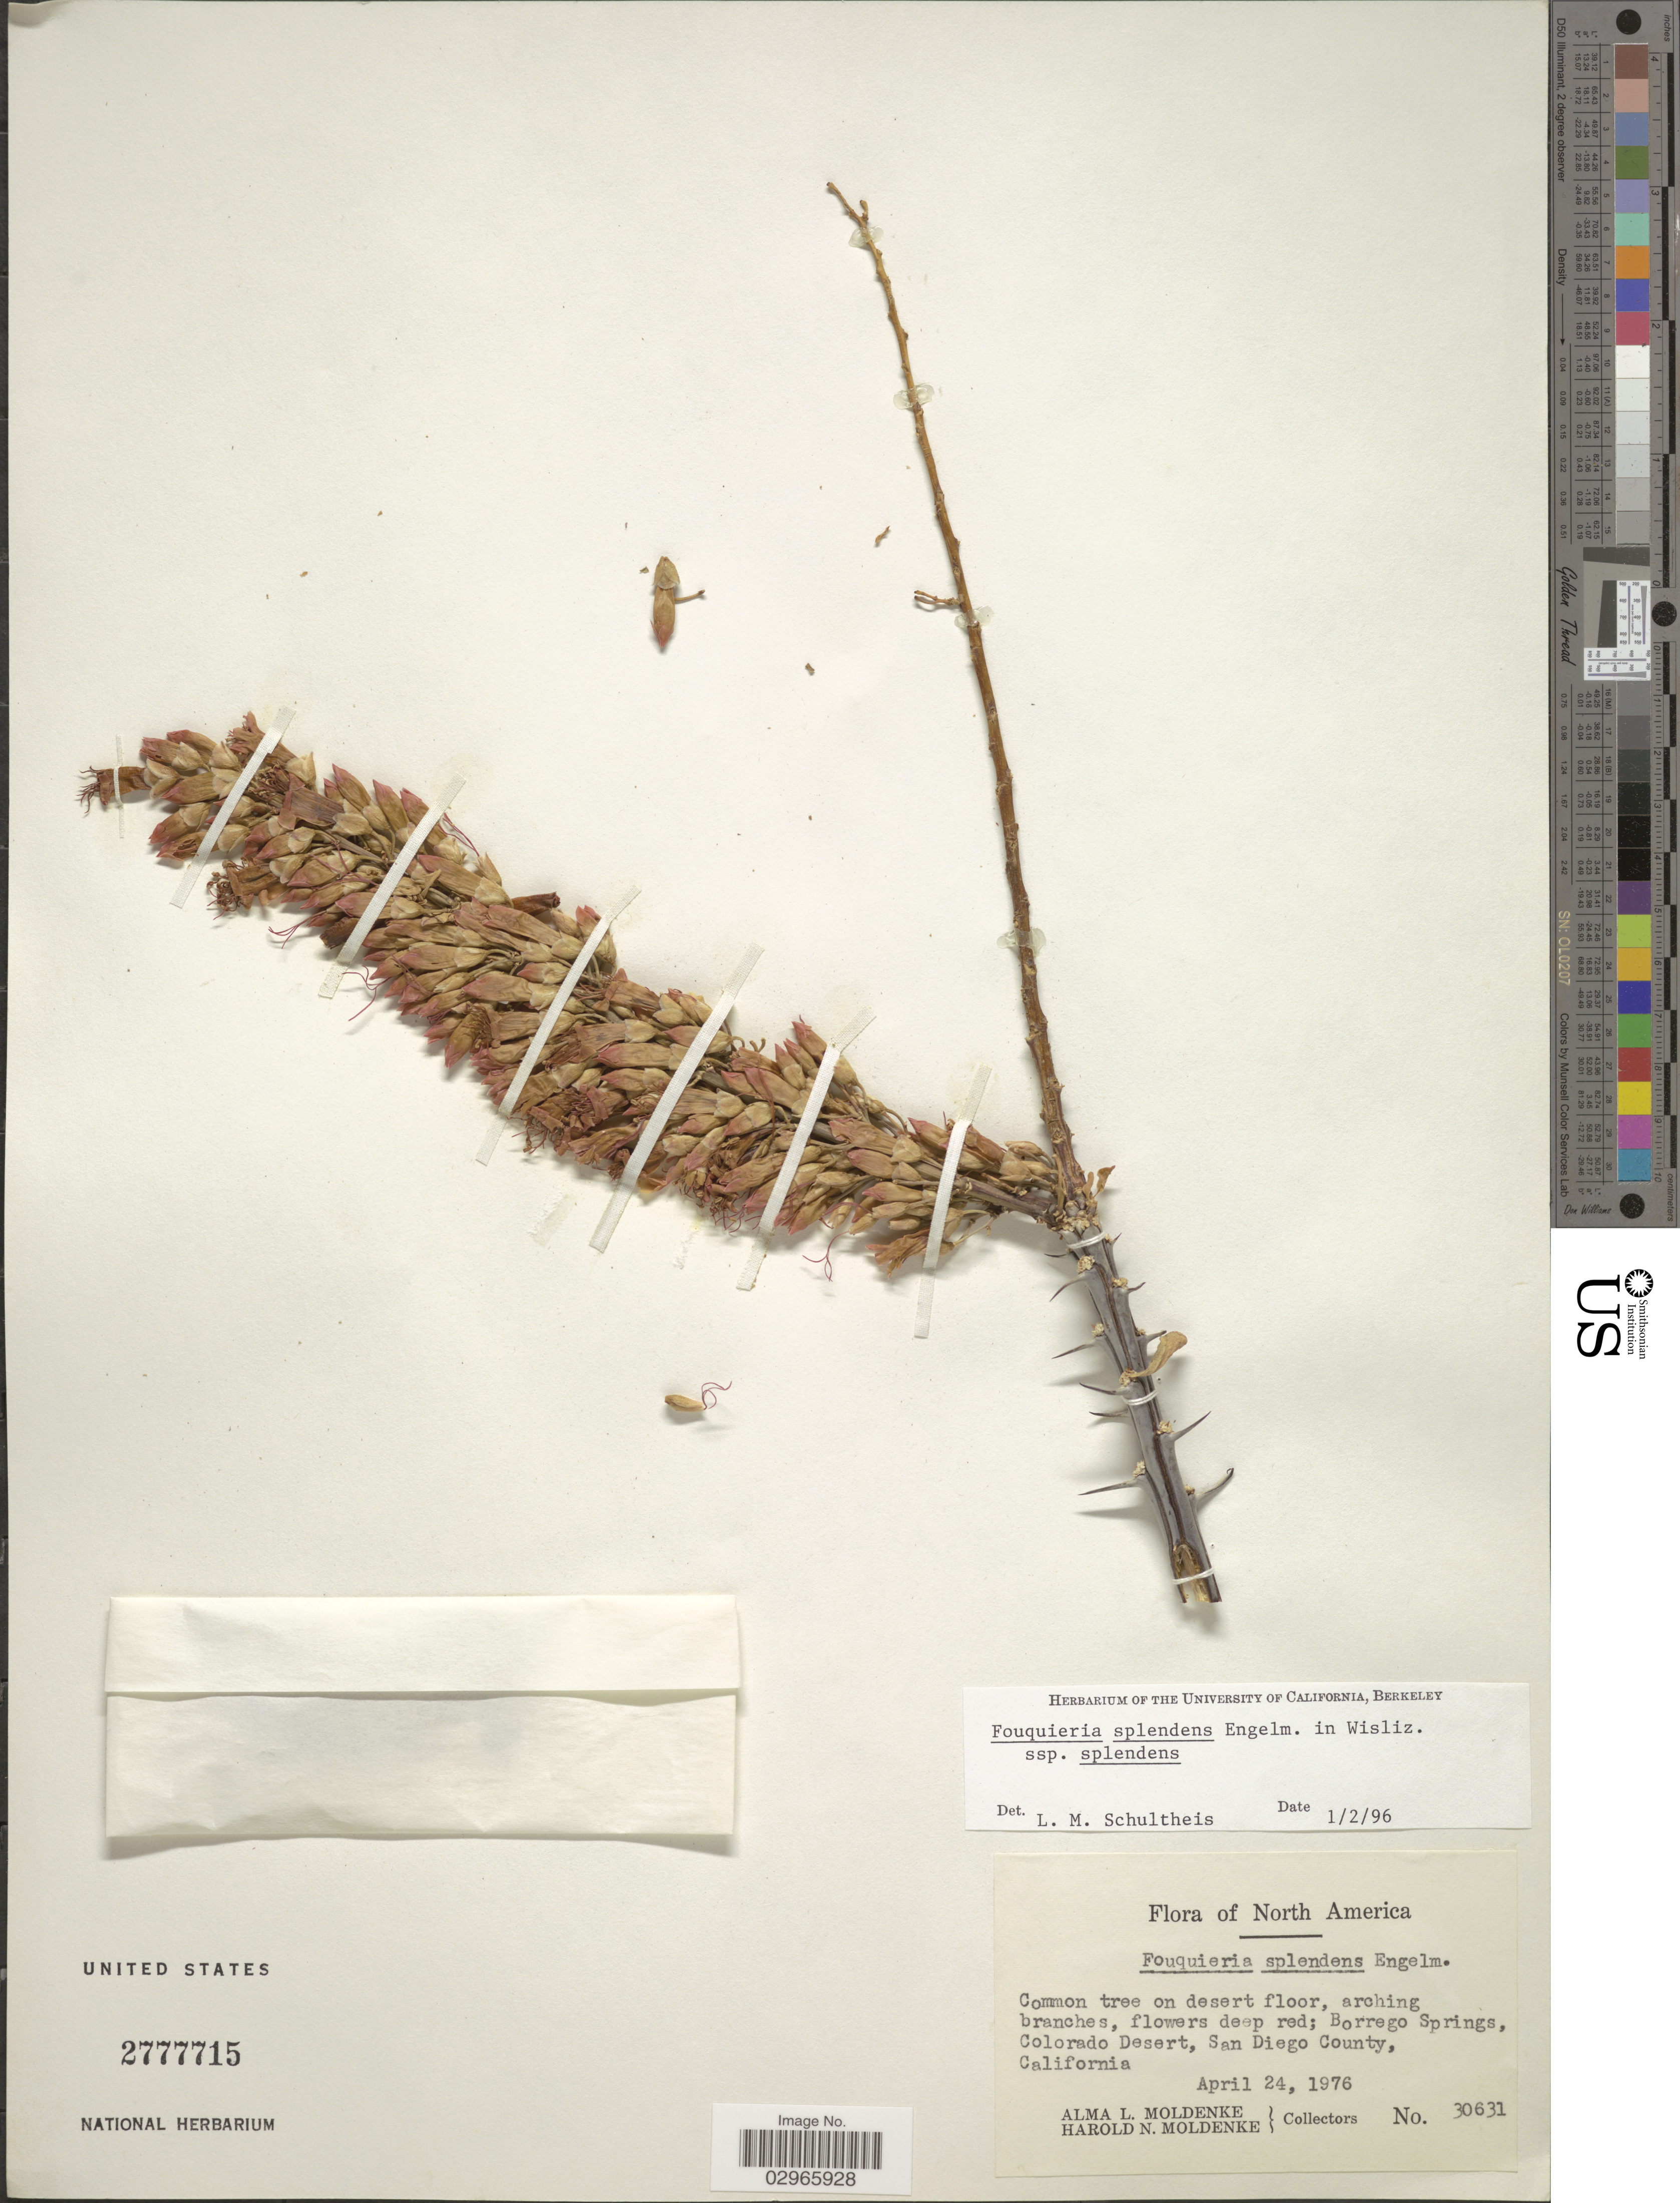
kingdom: Plantae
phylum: Tracheophyta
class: Magnoliopsida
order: Ericales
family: Fouquieriaceae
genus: Fouquieria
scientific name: Fouquieria splendens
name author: Engelm.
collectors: A. L. Moldenke & H. N. Moldenke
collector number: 30631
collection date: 1976-04-24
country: United States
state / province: California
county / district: San Diego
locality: Borrego Springs, Colorado Desert, San Diego County.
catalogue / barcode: US 2777715